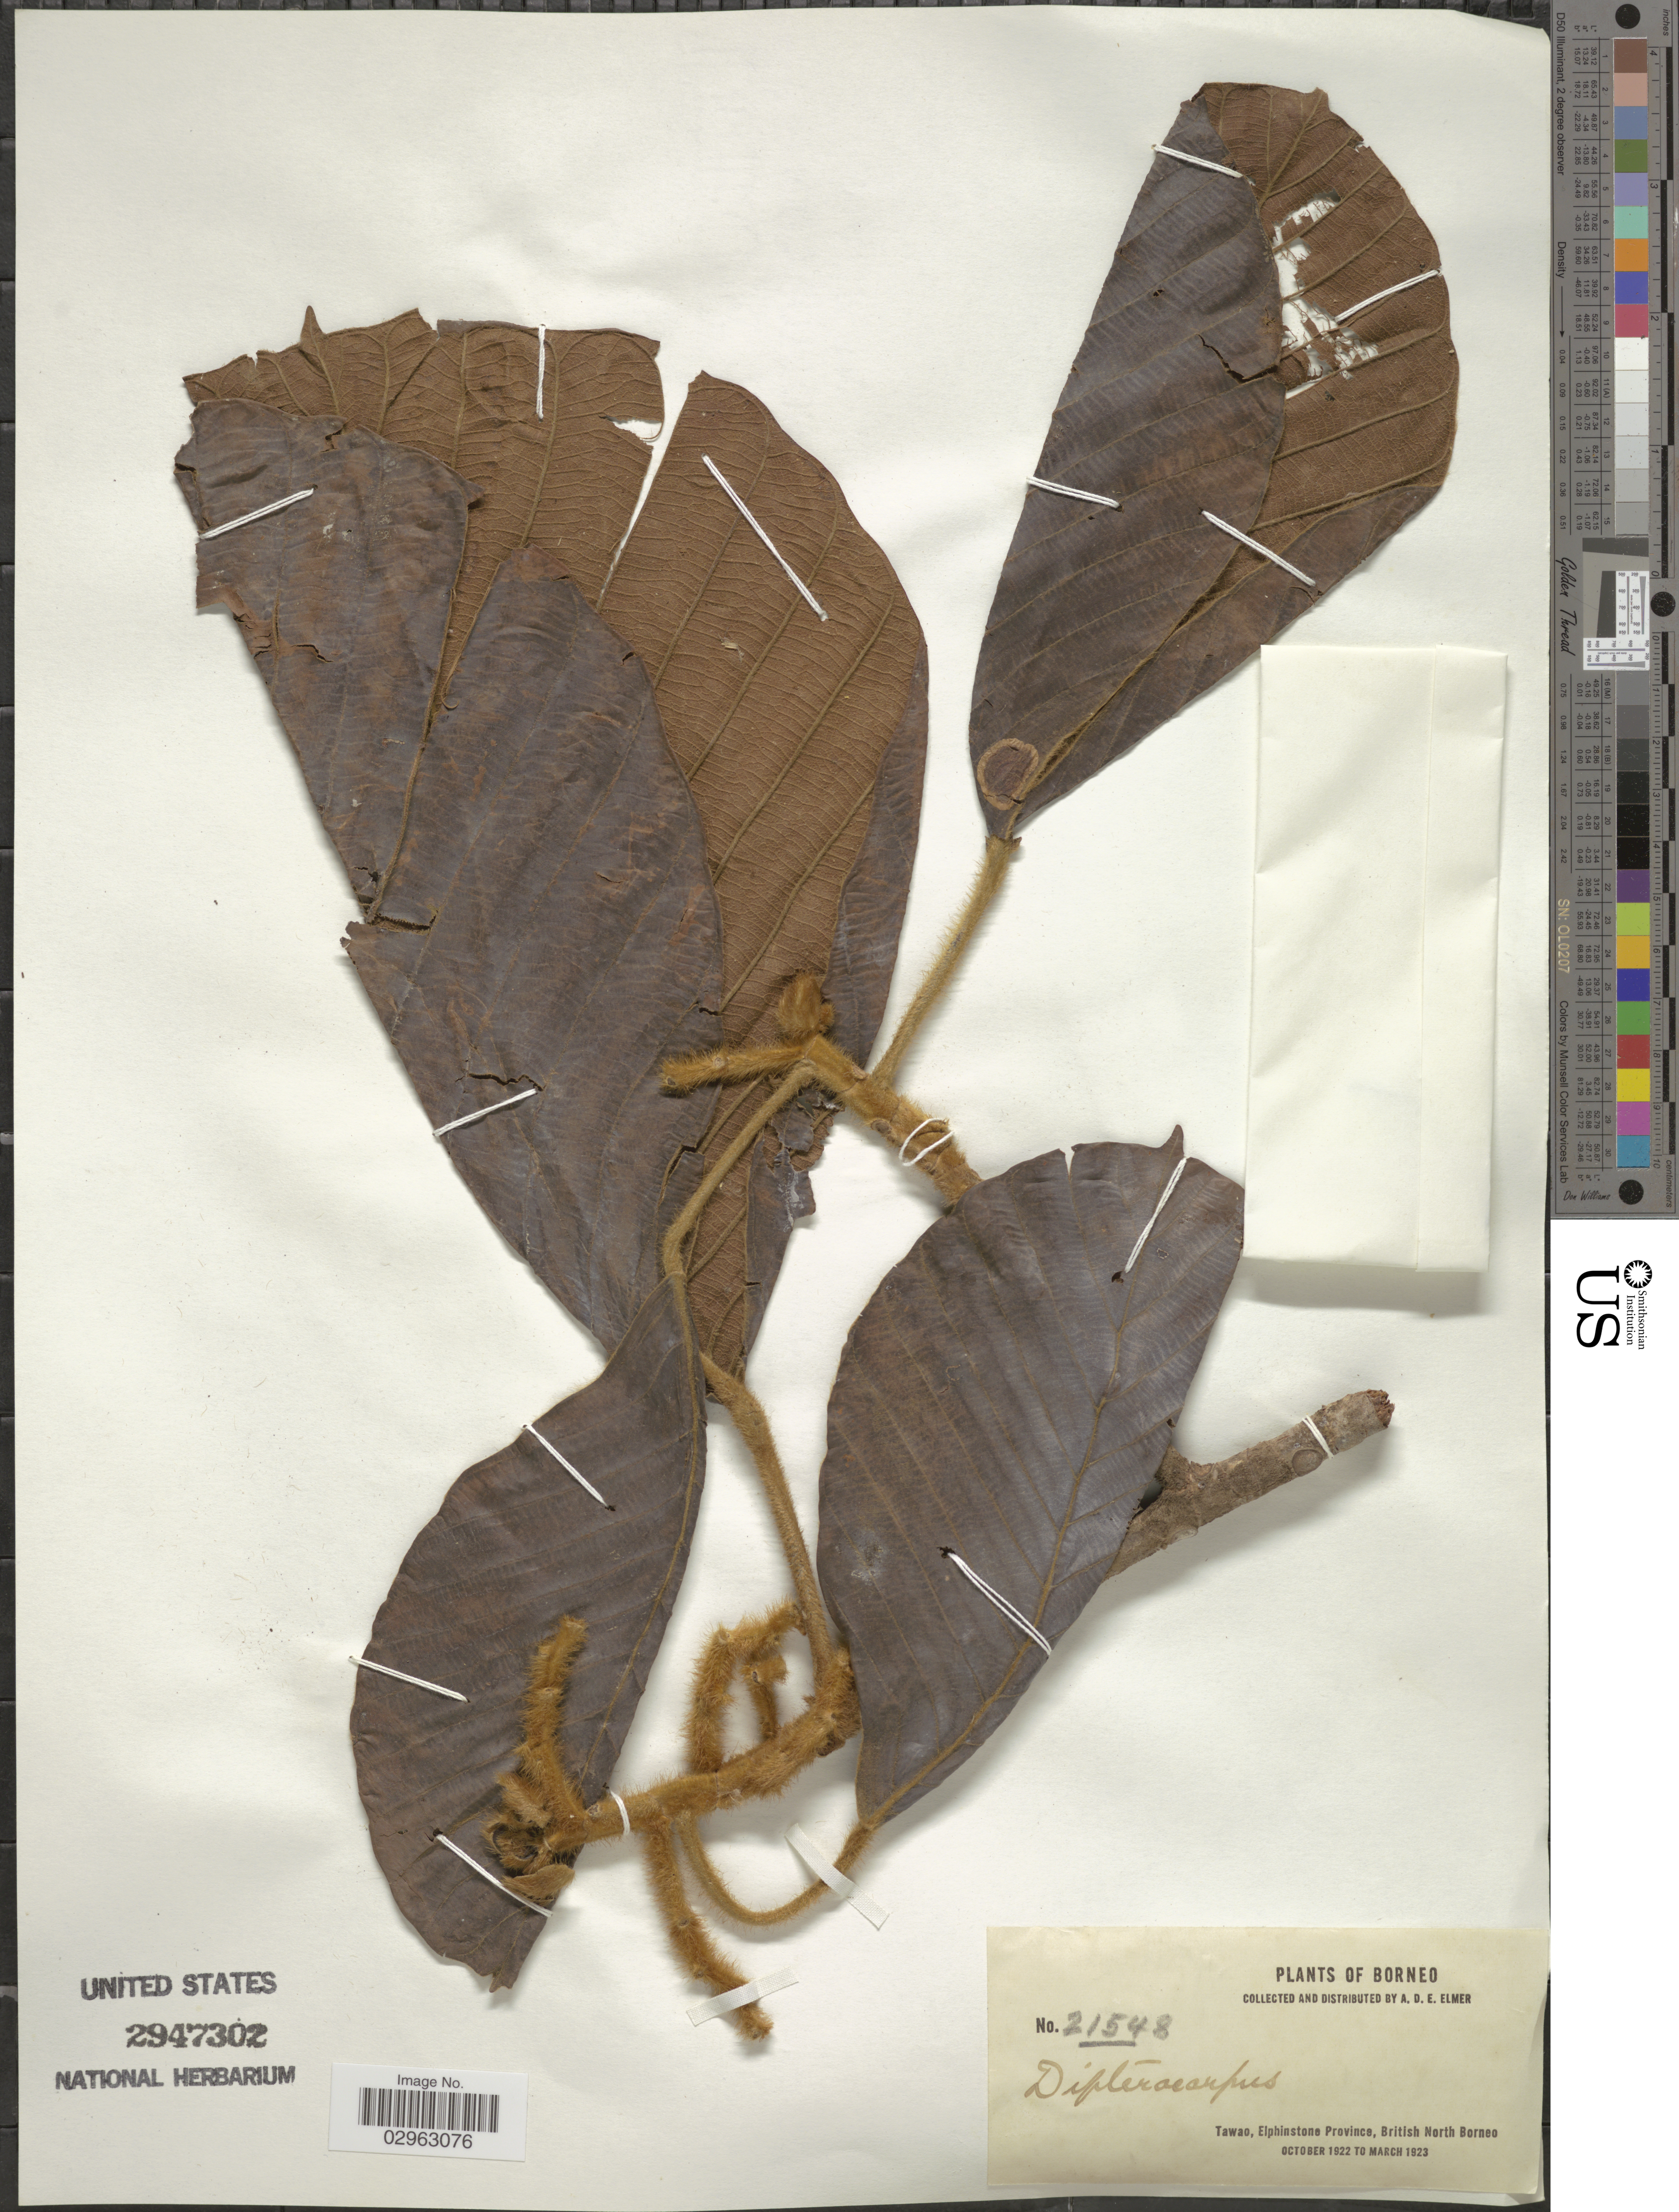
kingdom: Plantae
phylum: Tracheophyta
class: Magnoliopsida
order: Malvales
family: Dipterocarpaceae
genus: Dipterocarpus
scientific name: Dipterocarpus sp.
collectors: A. D. E. Elmer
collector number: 21548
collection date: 1922-10/1923-03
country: Malaysia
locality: Borneo. Tawao, Elphinstone Province, British North Borneo.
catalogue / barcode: US 2947302